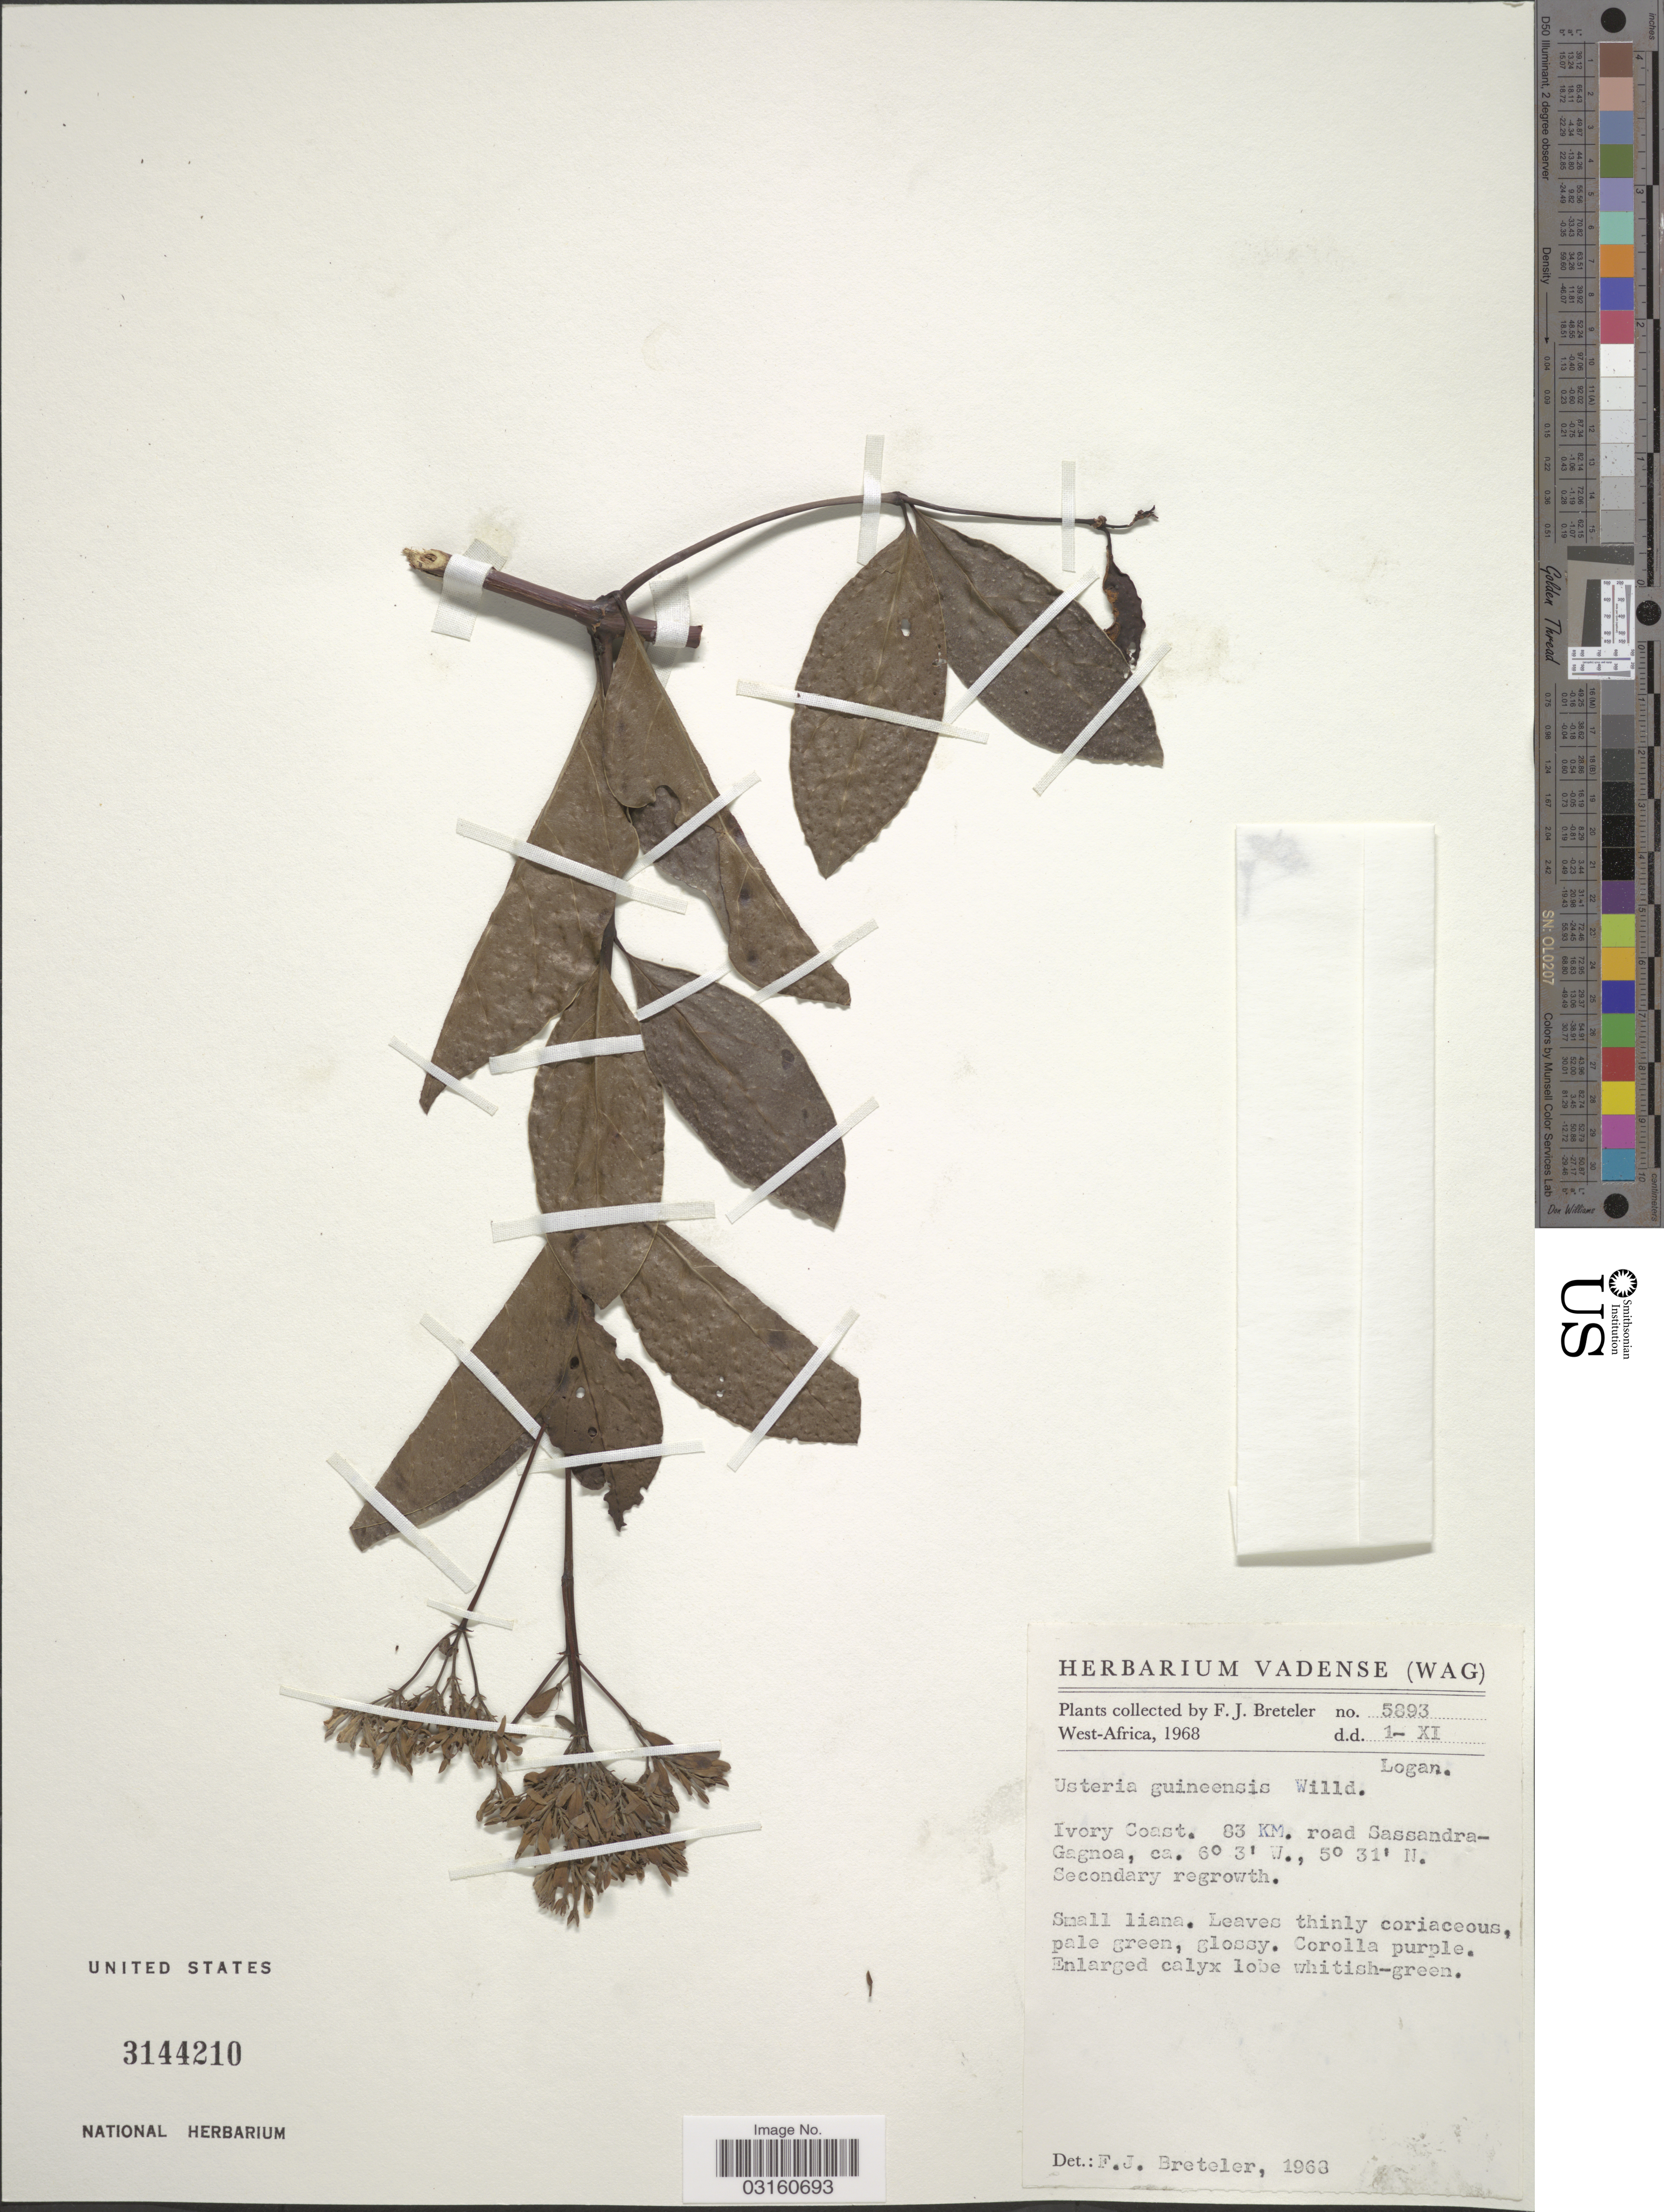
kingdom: Plantae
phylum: Tracheophyta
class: Magnoliopsida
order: Gentianales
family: Loganiaceae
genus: Usteria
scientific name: Usteria guineensis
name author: Willd.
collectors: F. J. Breteler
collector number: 5893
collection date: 1968-11-01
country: Ivory Coast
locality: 83 KM. road Sassandra-Gagnoa.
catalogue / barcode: US 3144210